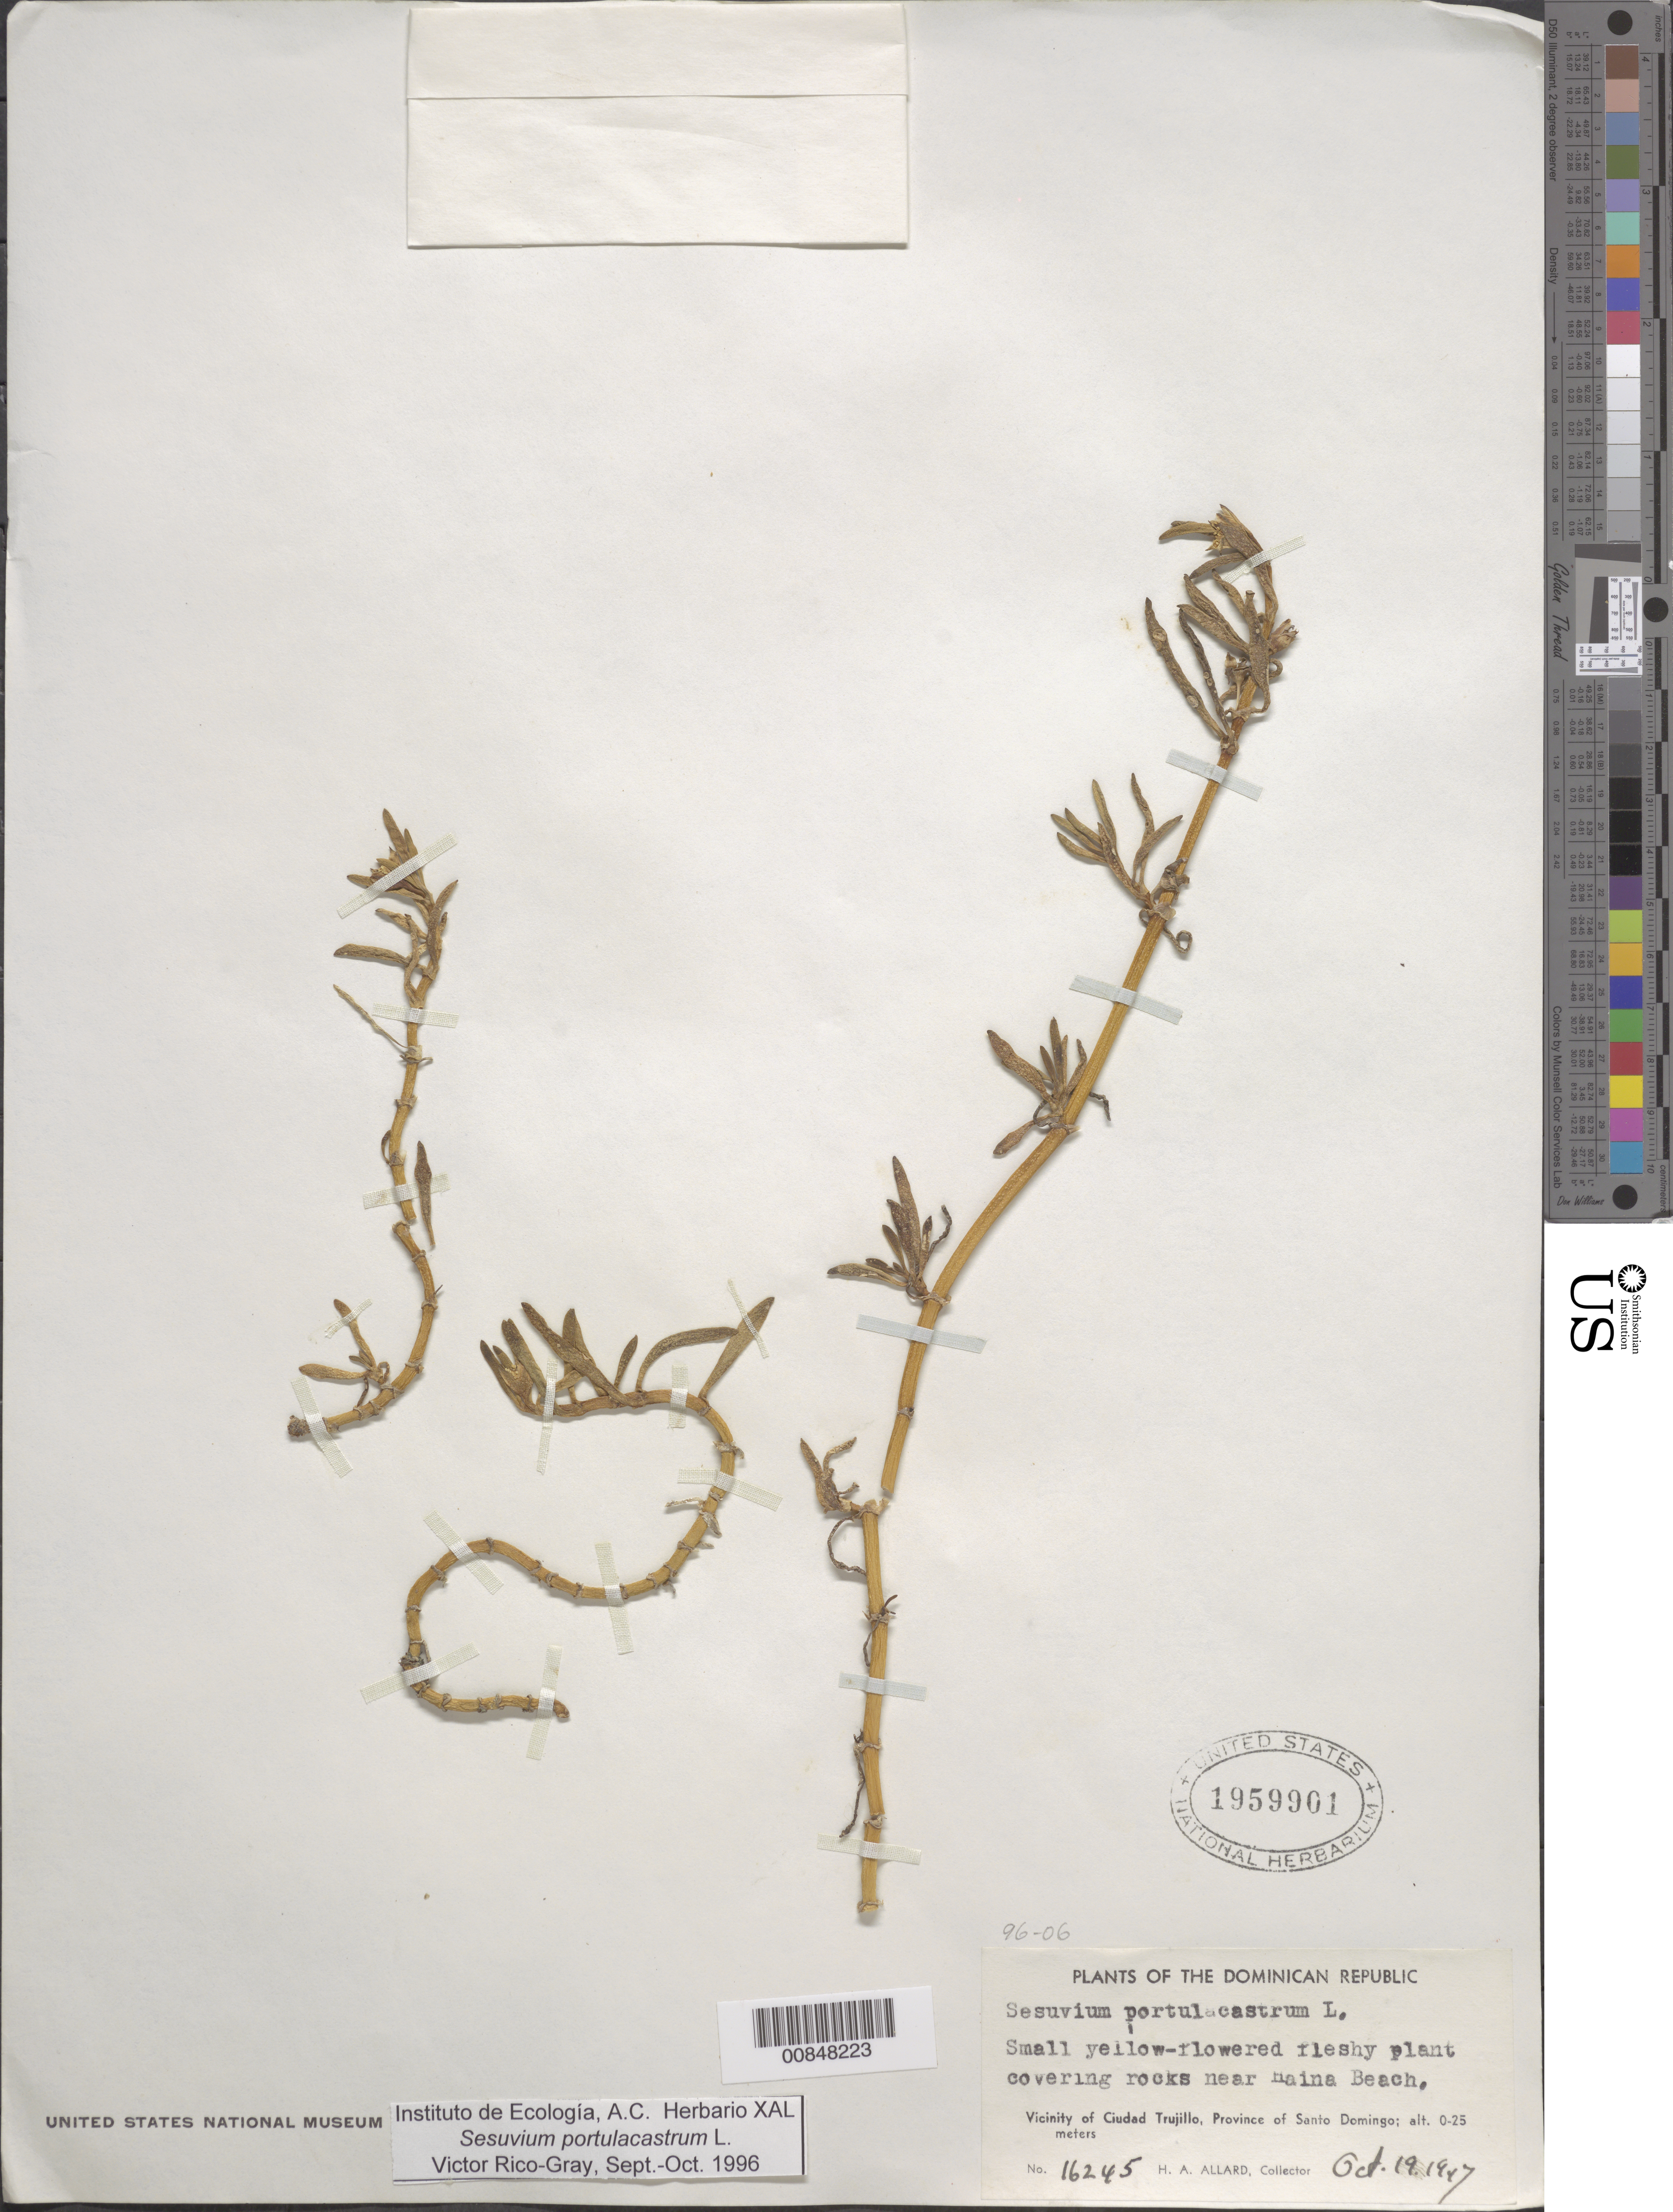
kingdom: Plantae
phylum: Tracheophyta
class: Magnoliopsida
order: Caryophyllales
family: Aizoaceae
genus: Sesuvium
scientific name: Sesuvium portulacastrum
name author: (L.) L.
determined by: Rico-Gray, V., (IEB), Instituto de Ecologia, A.C.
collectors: H. A. Allard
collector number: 16245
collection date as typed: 19 Oct 1947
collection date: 1947-10-19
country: Dominican Republic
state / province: Distrito Nacional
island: Hispaniola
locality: Vicinity of Ciudad Trujillo, Province of Santo Domingo (obsolete). Near Haina Beach.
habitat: Covering rocks.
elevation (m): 0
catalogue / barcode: US 1959901